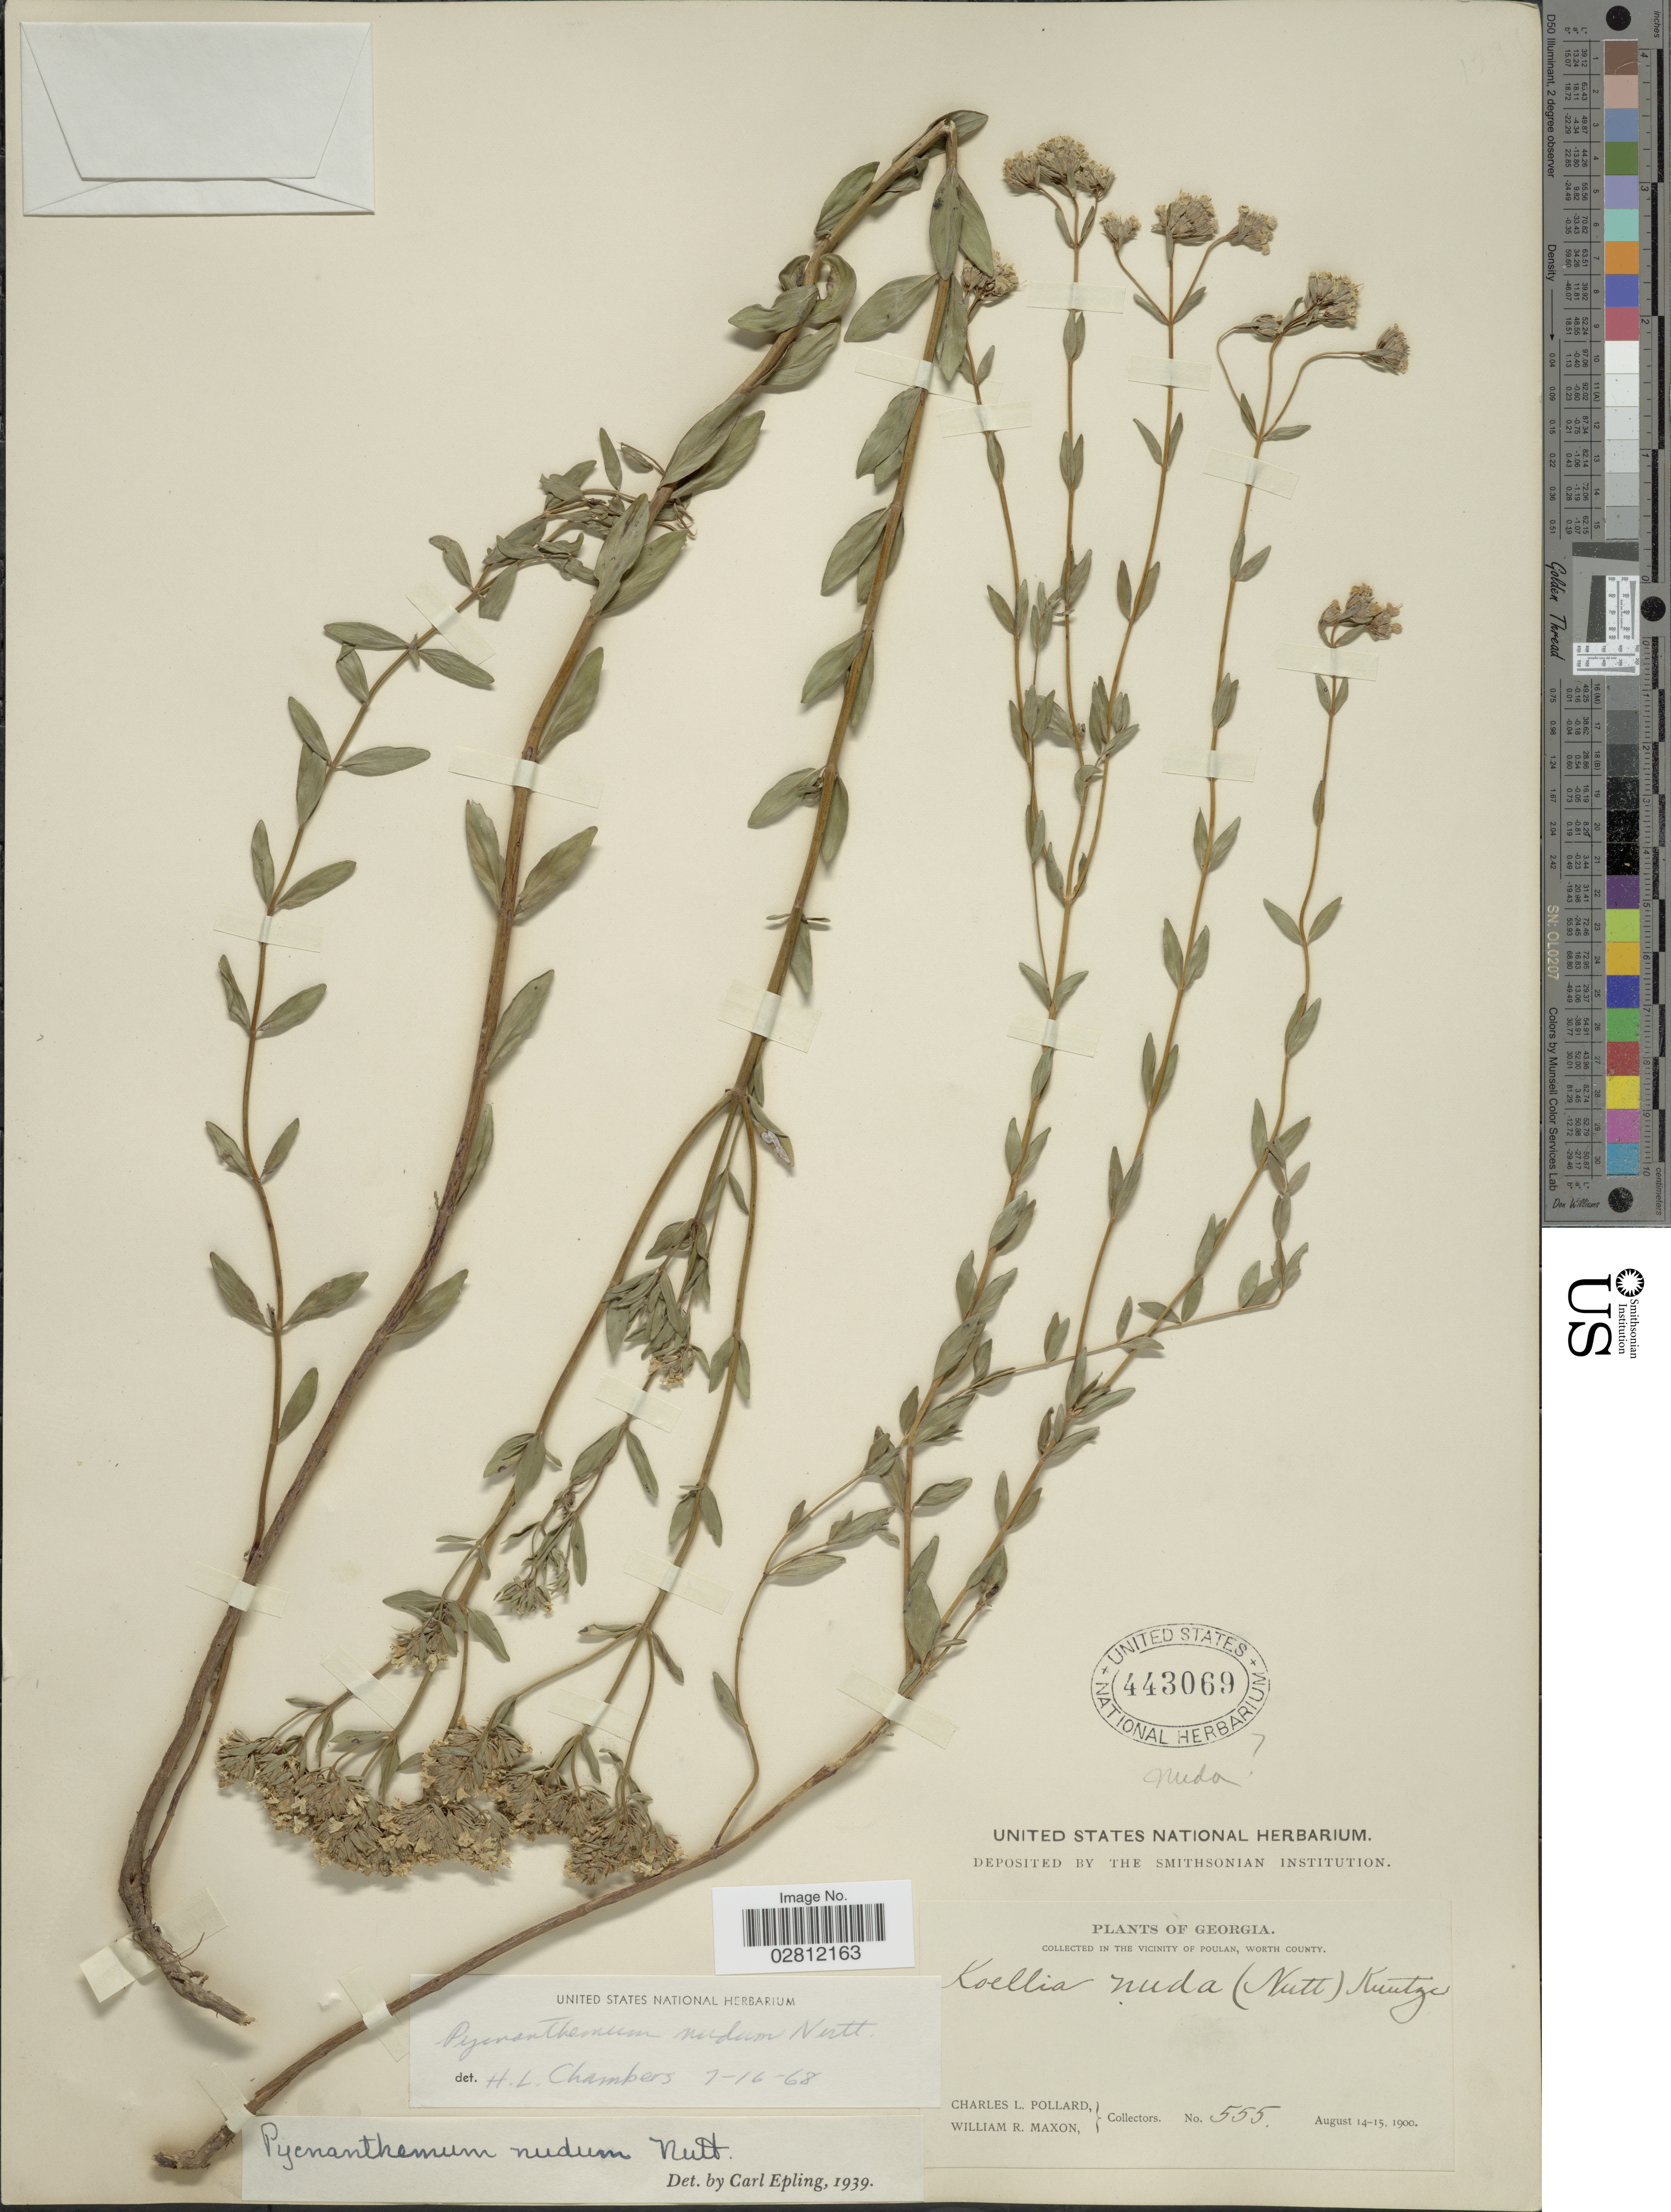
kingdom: Plantae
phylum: Tracheophyta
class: Magnoliopsida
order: Lamiales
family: Lamiaceae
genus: Pycnanthemum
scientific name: Pycnanthemum nudum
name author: Nutt.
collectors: C. L. Pollard & W. R. Maxon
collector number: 555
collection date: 1900-08-14/1900-08-15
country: United States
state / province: Georgia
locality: In the vicinity of Poulan, Worth County.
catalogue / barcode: US 443069